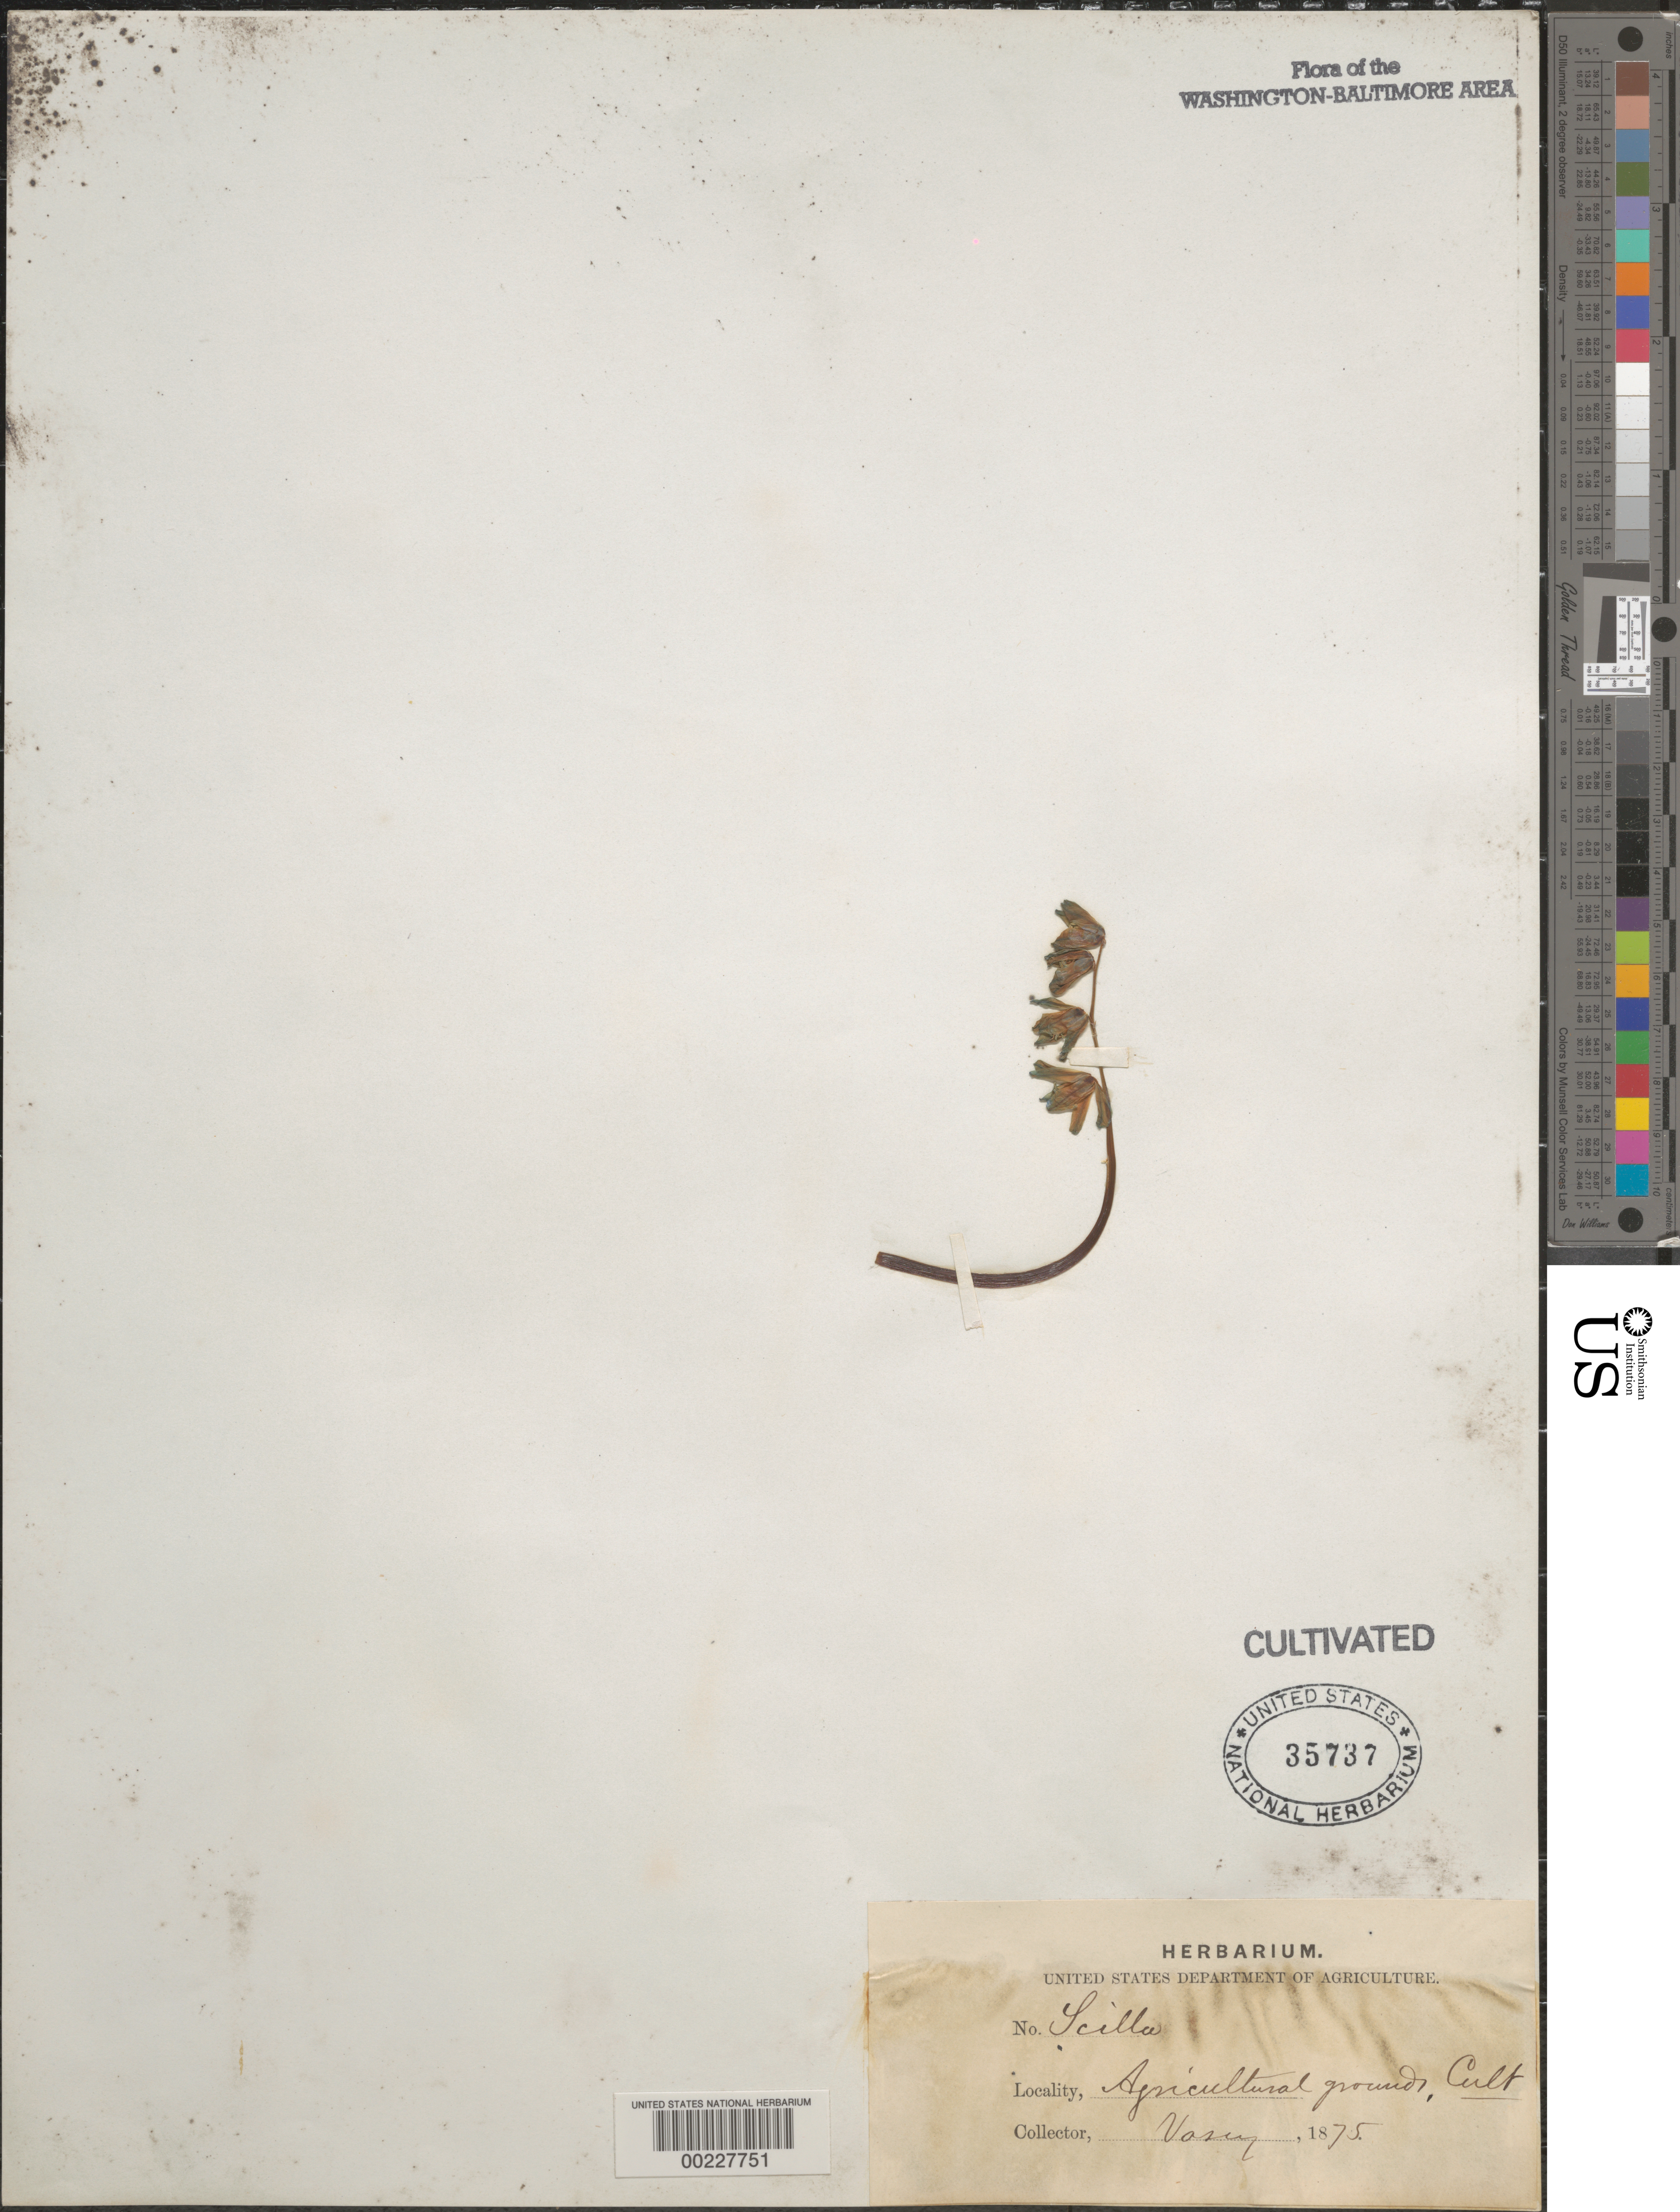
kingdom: Plantae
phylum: Tracheophyta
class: Liliopsida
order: Asparagales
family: Asparagaceae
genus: Scilla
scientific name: Scilla sp.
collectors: G. R. Vasey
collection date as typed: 1875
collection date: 1875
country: United States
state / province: District of Columbia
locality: Agricultural grounds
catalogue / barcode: US 35737